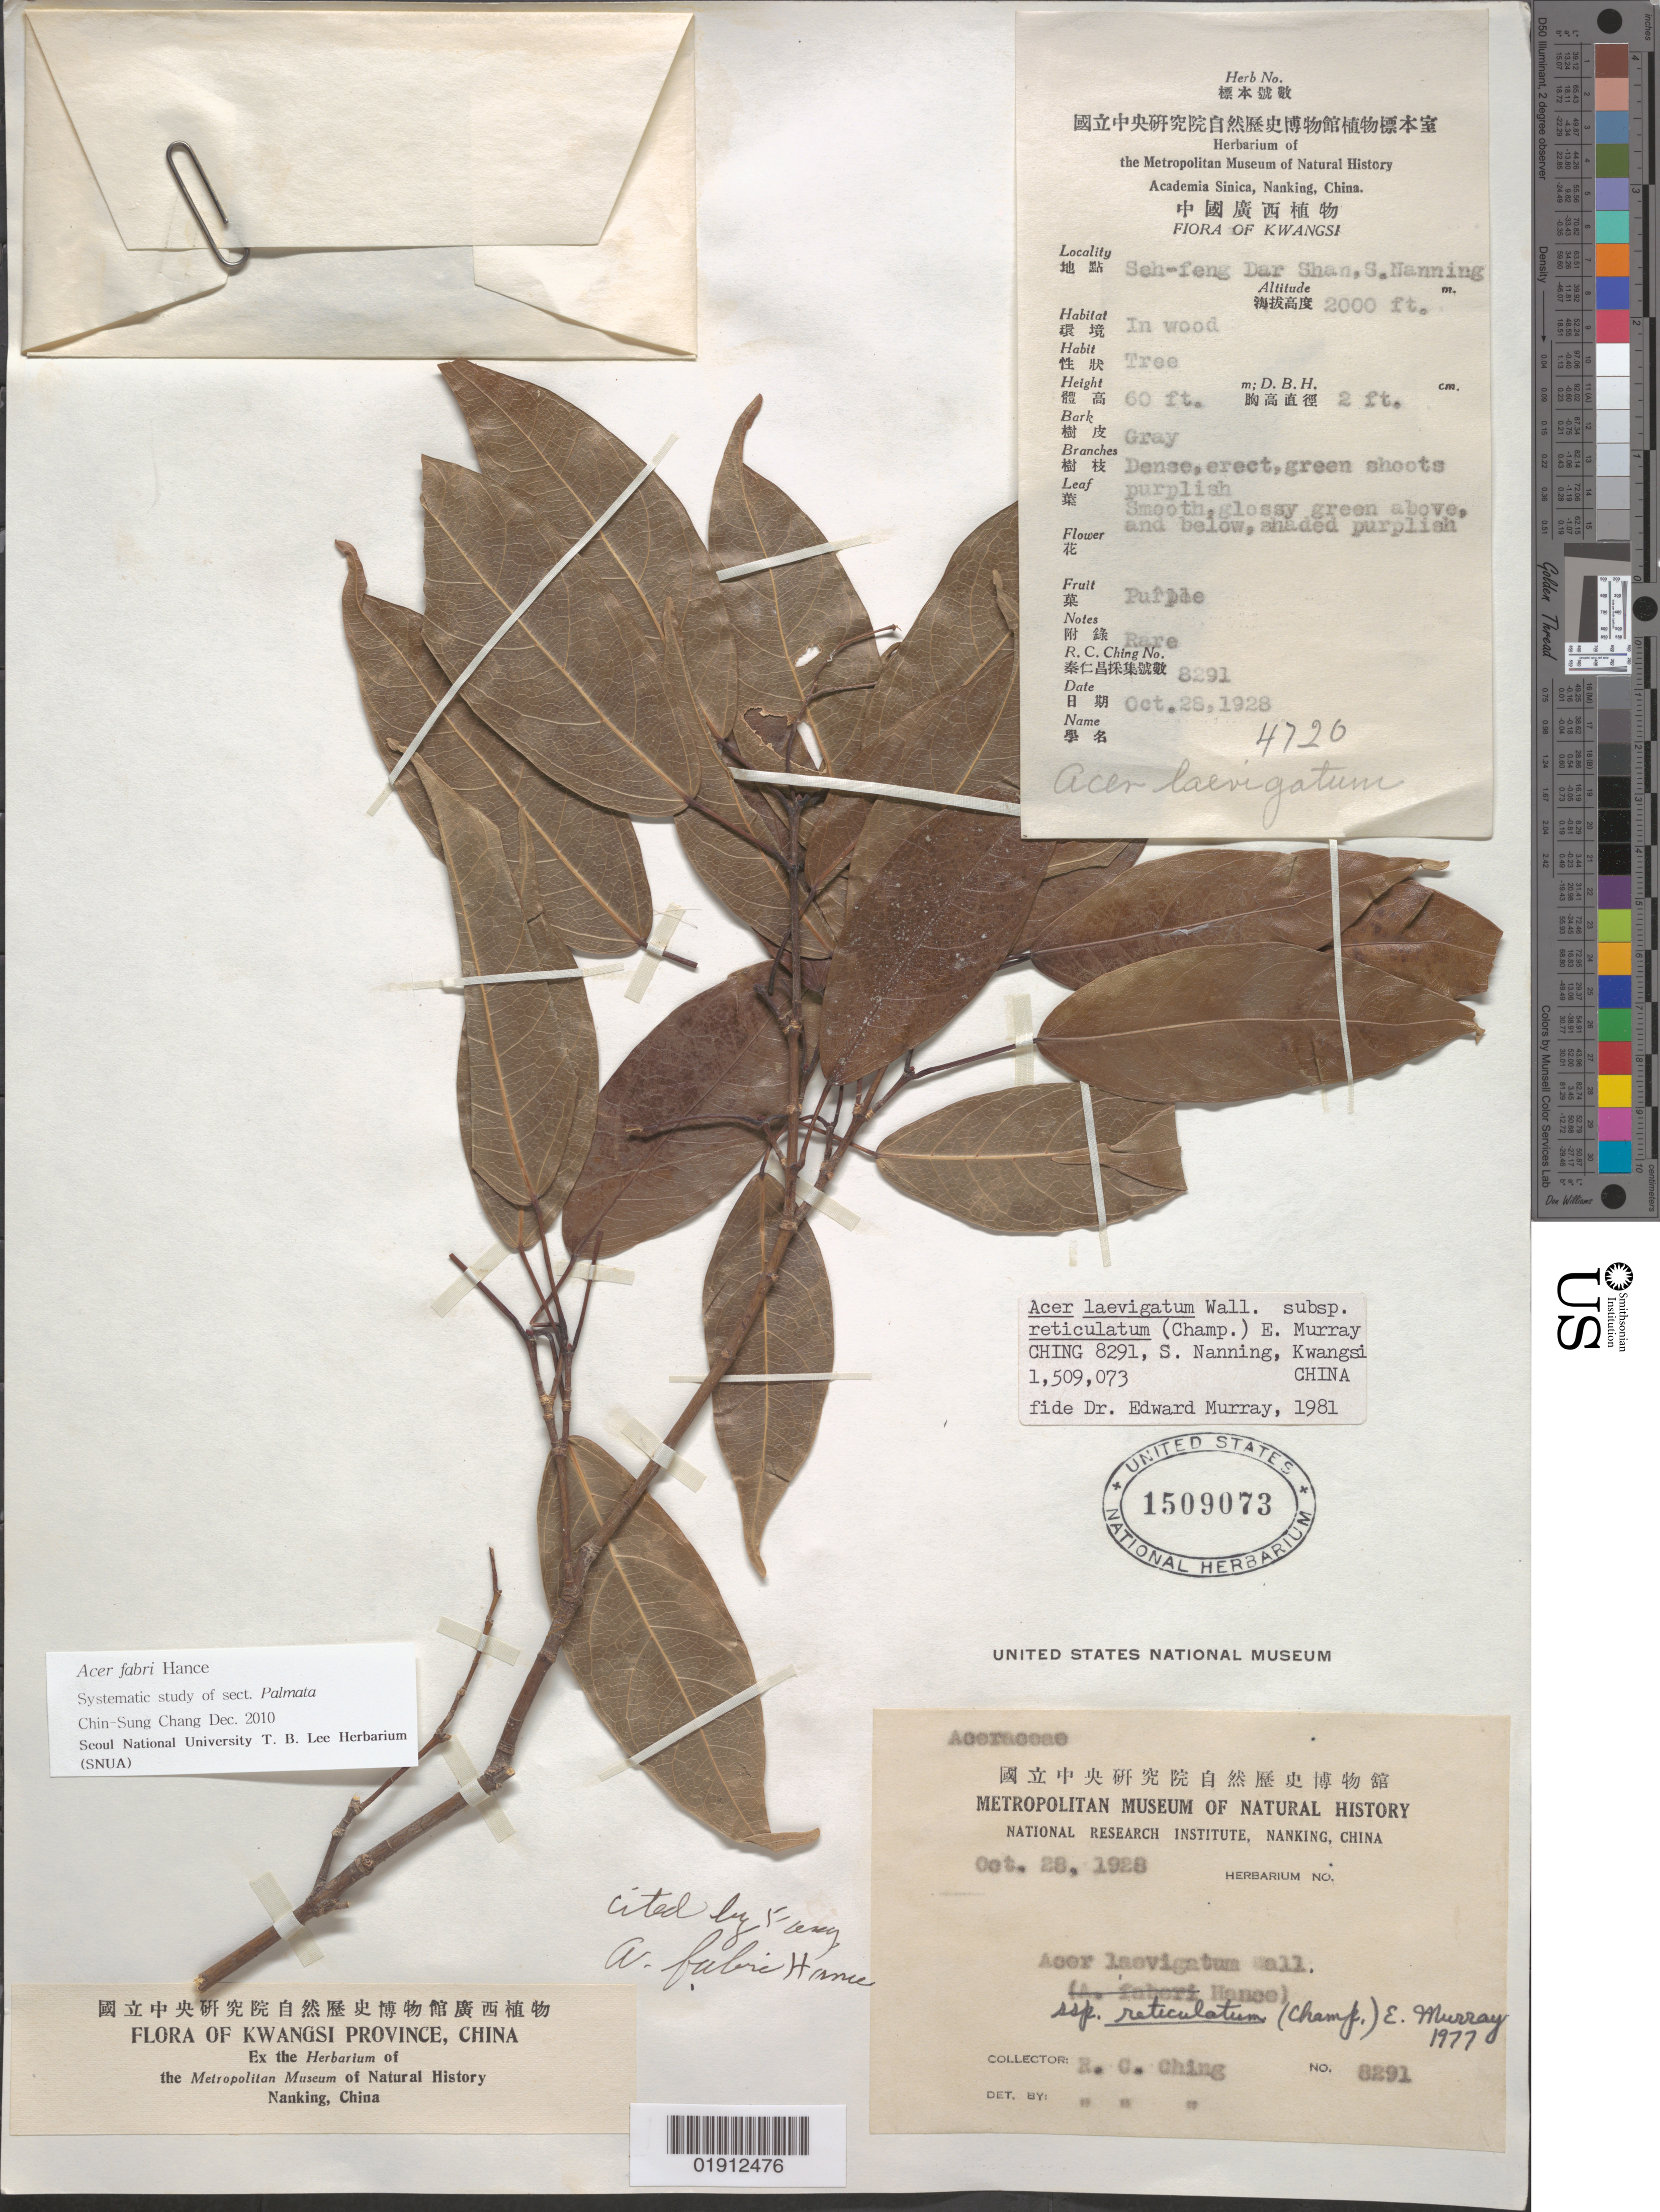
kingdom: Plantae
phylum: Tracheophyta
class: Magnoliopsida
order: Sapindales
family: Sapindaceae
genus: Acer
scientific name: Acer fabri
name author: Hance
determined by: Chang, C. S., (SNUA)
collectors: R. C. Ching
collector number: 8291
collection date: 1928-10-28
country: China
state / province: Guangxi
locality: Kwangsi [Guangxi], Seh-Feng Dar Shan, S. Nanning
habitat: In wood; rare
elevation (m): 610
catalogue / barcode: US 1509073